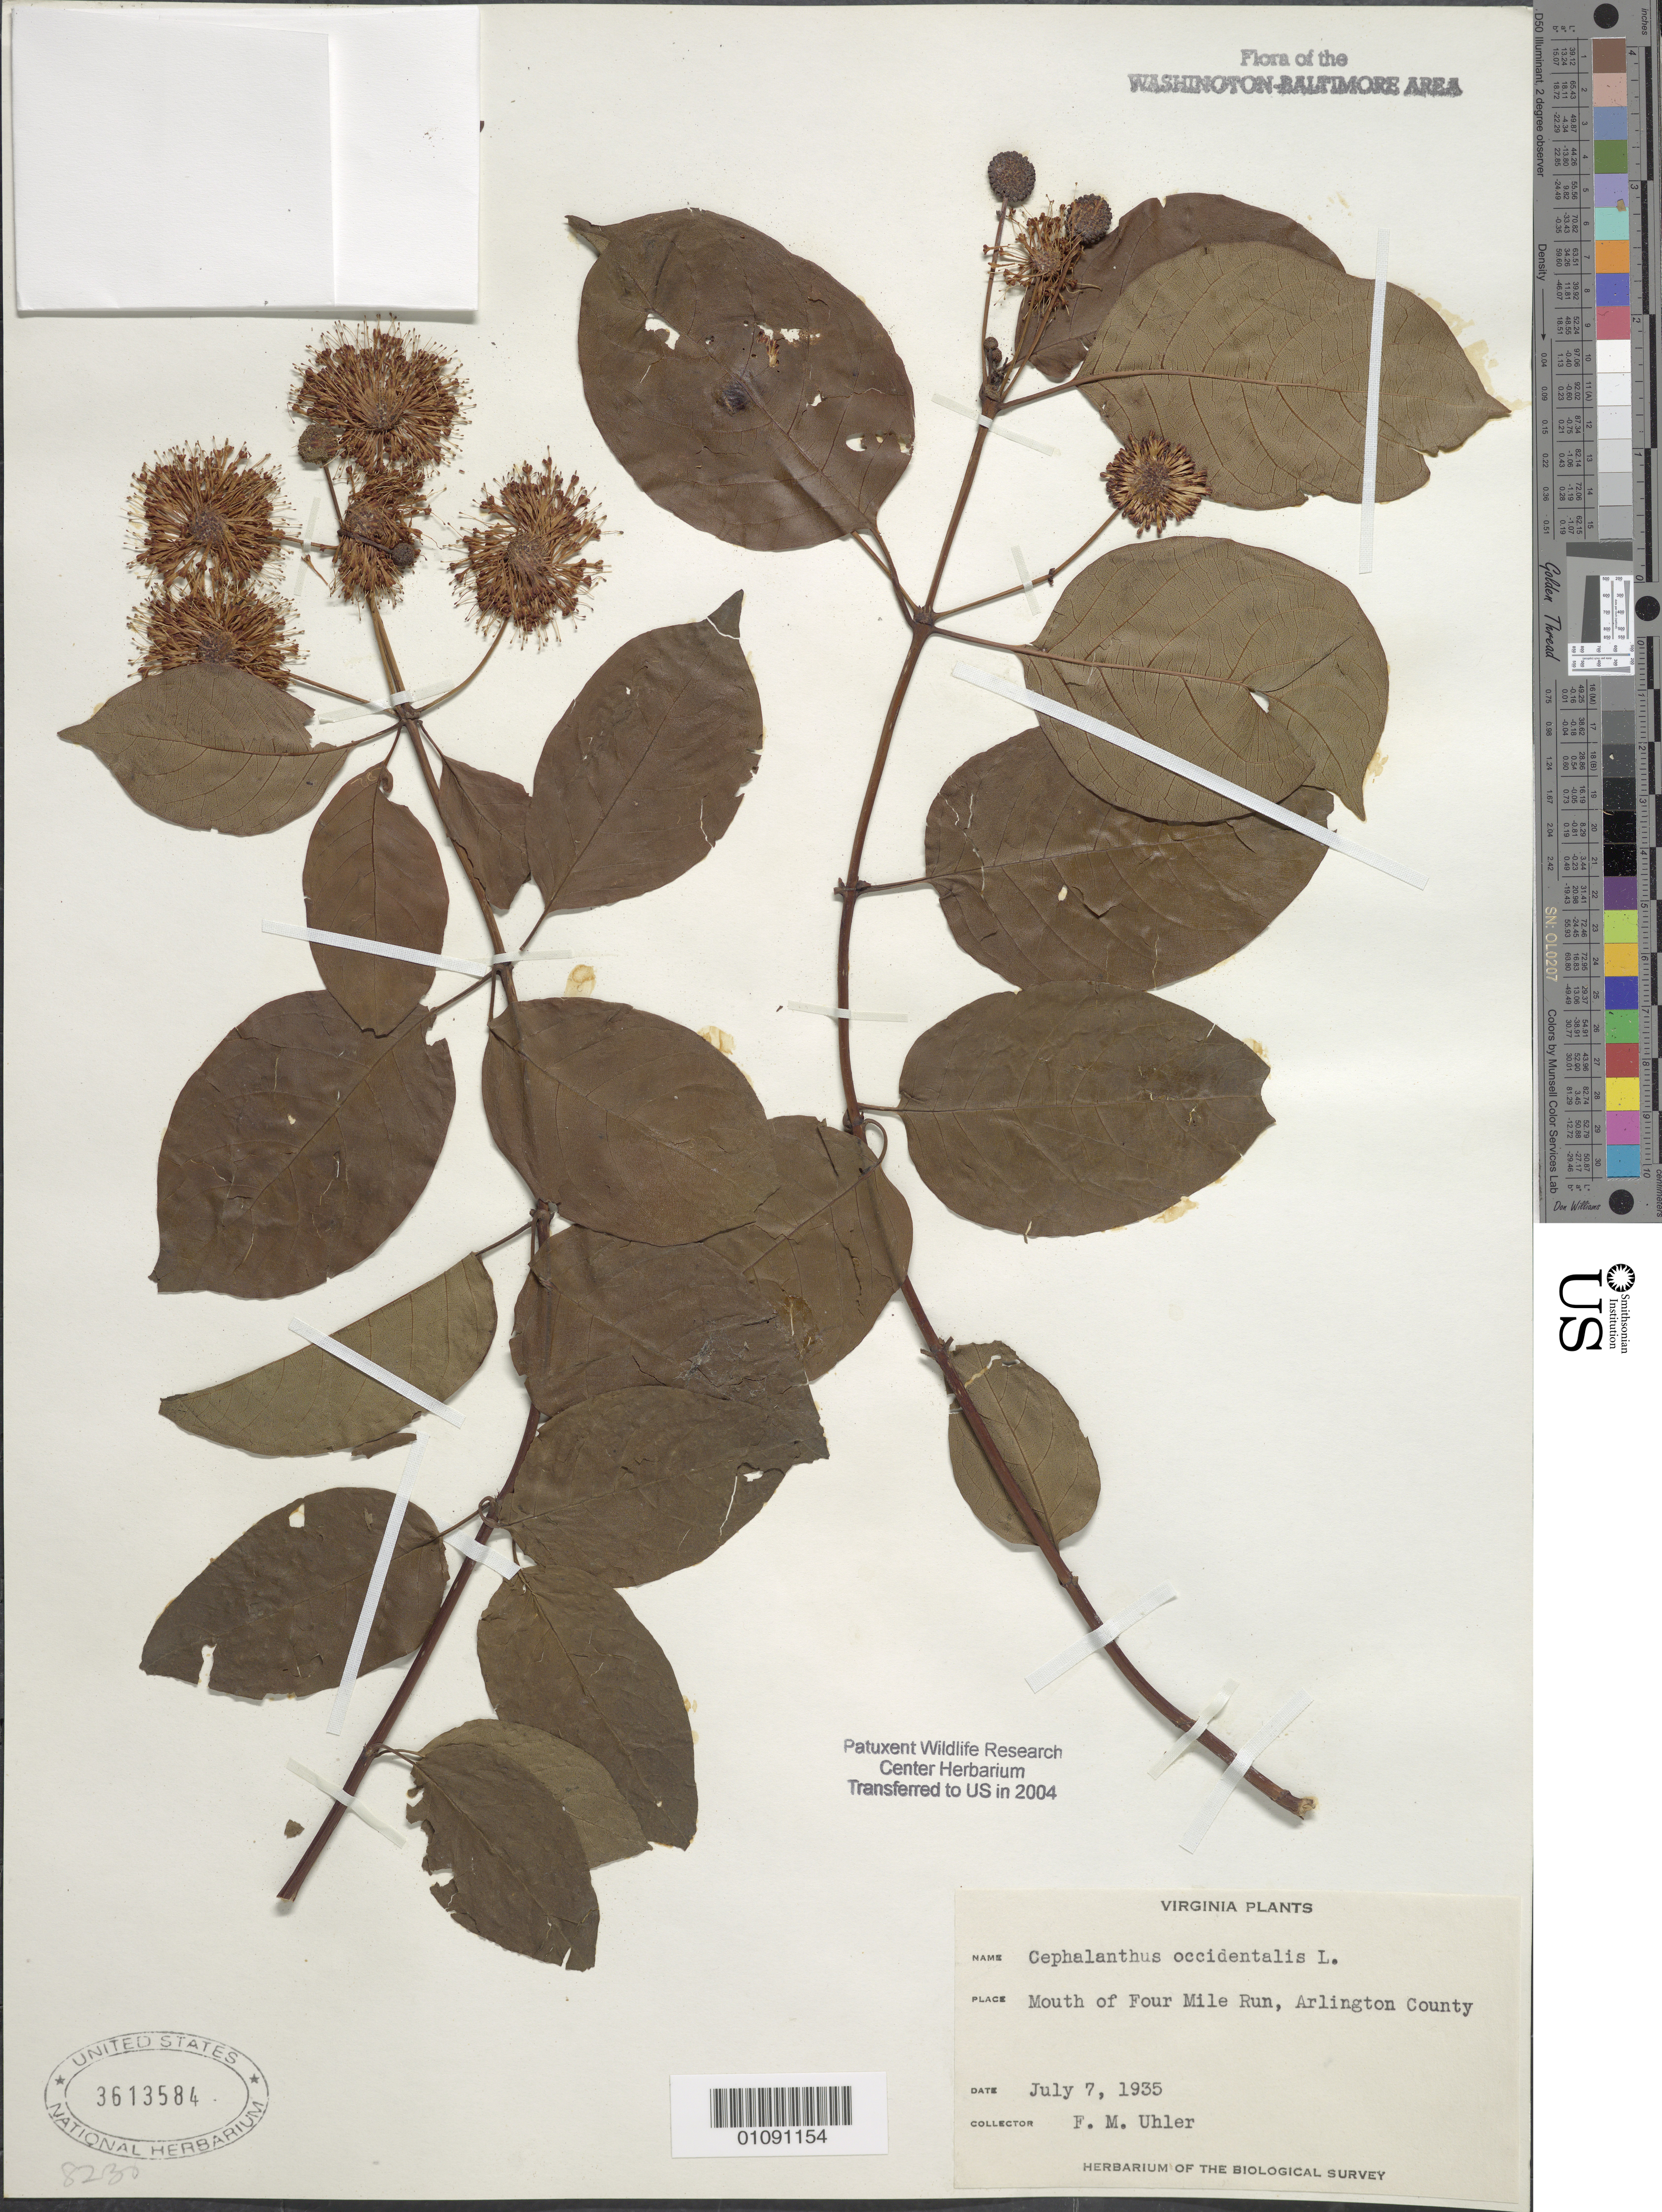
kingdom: Plantae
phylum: Tracheophyta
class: Magnoliopsida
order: Gentianales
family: Rubiaceae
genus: Cephalanthus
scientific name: Cephalanthus occidentalis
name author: L.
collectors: F. M. Uhler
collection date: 1935-07-07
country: United States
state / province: Virginia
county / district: Arlington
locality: Mouth of Four Mile Run.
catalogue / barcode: US 3613584